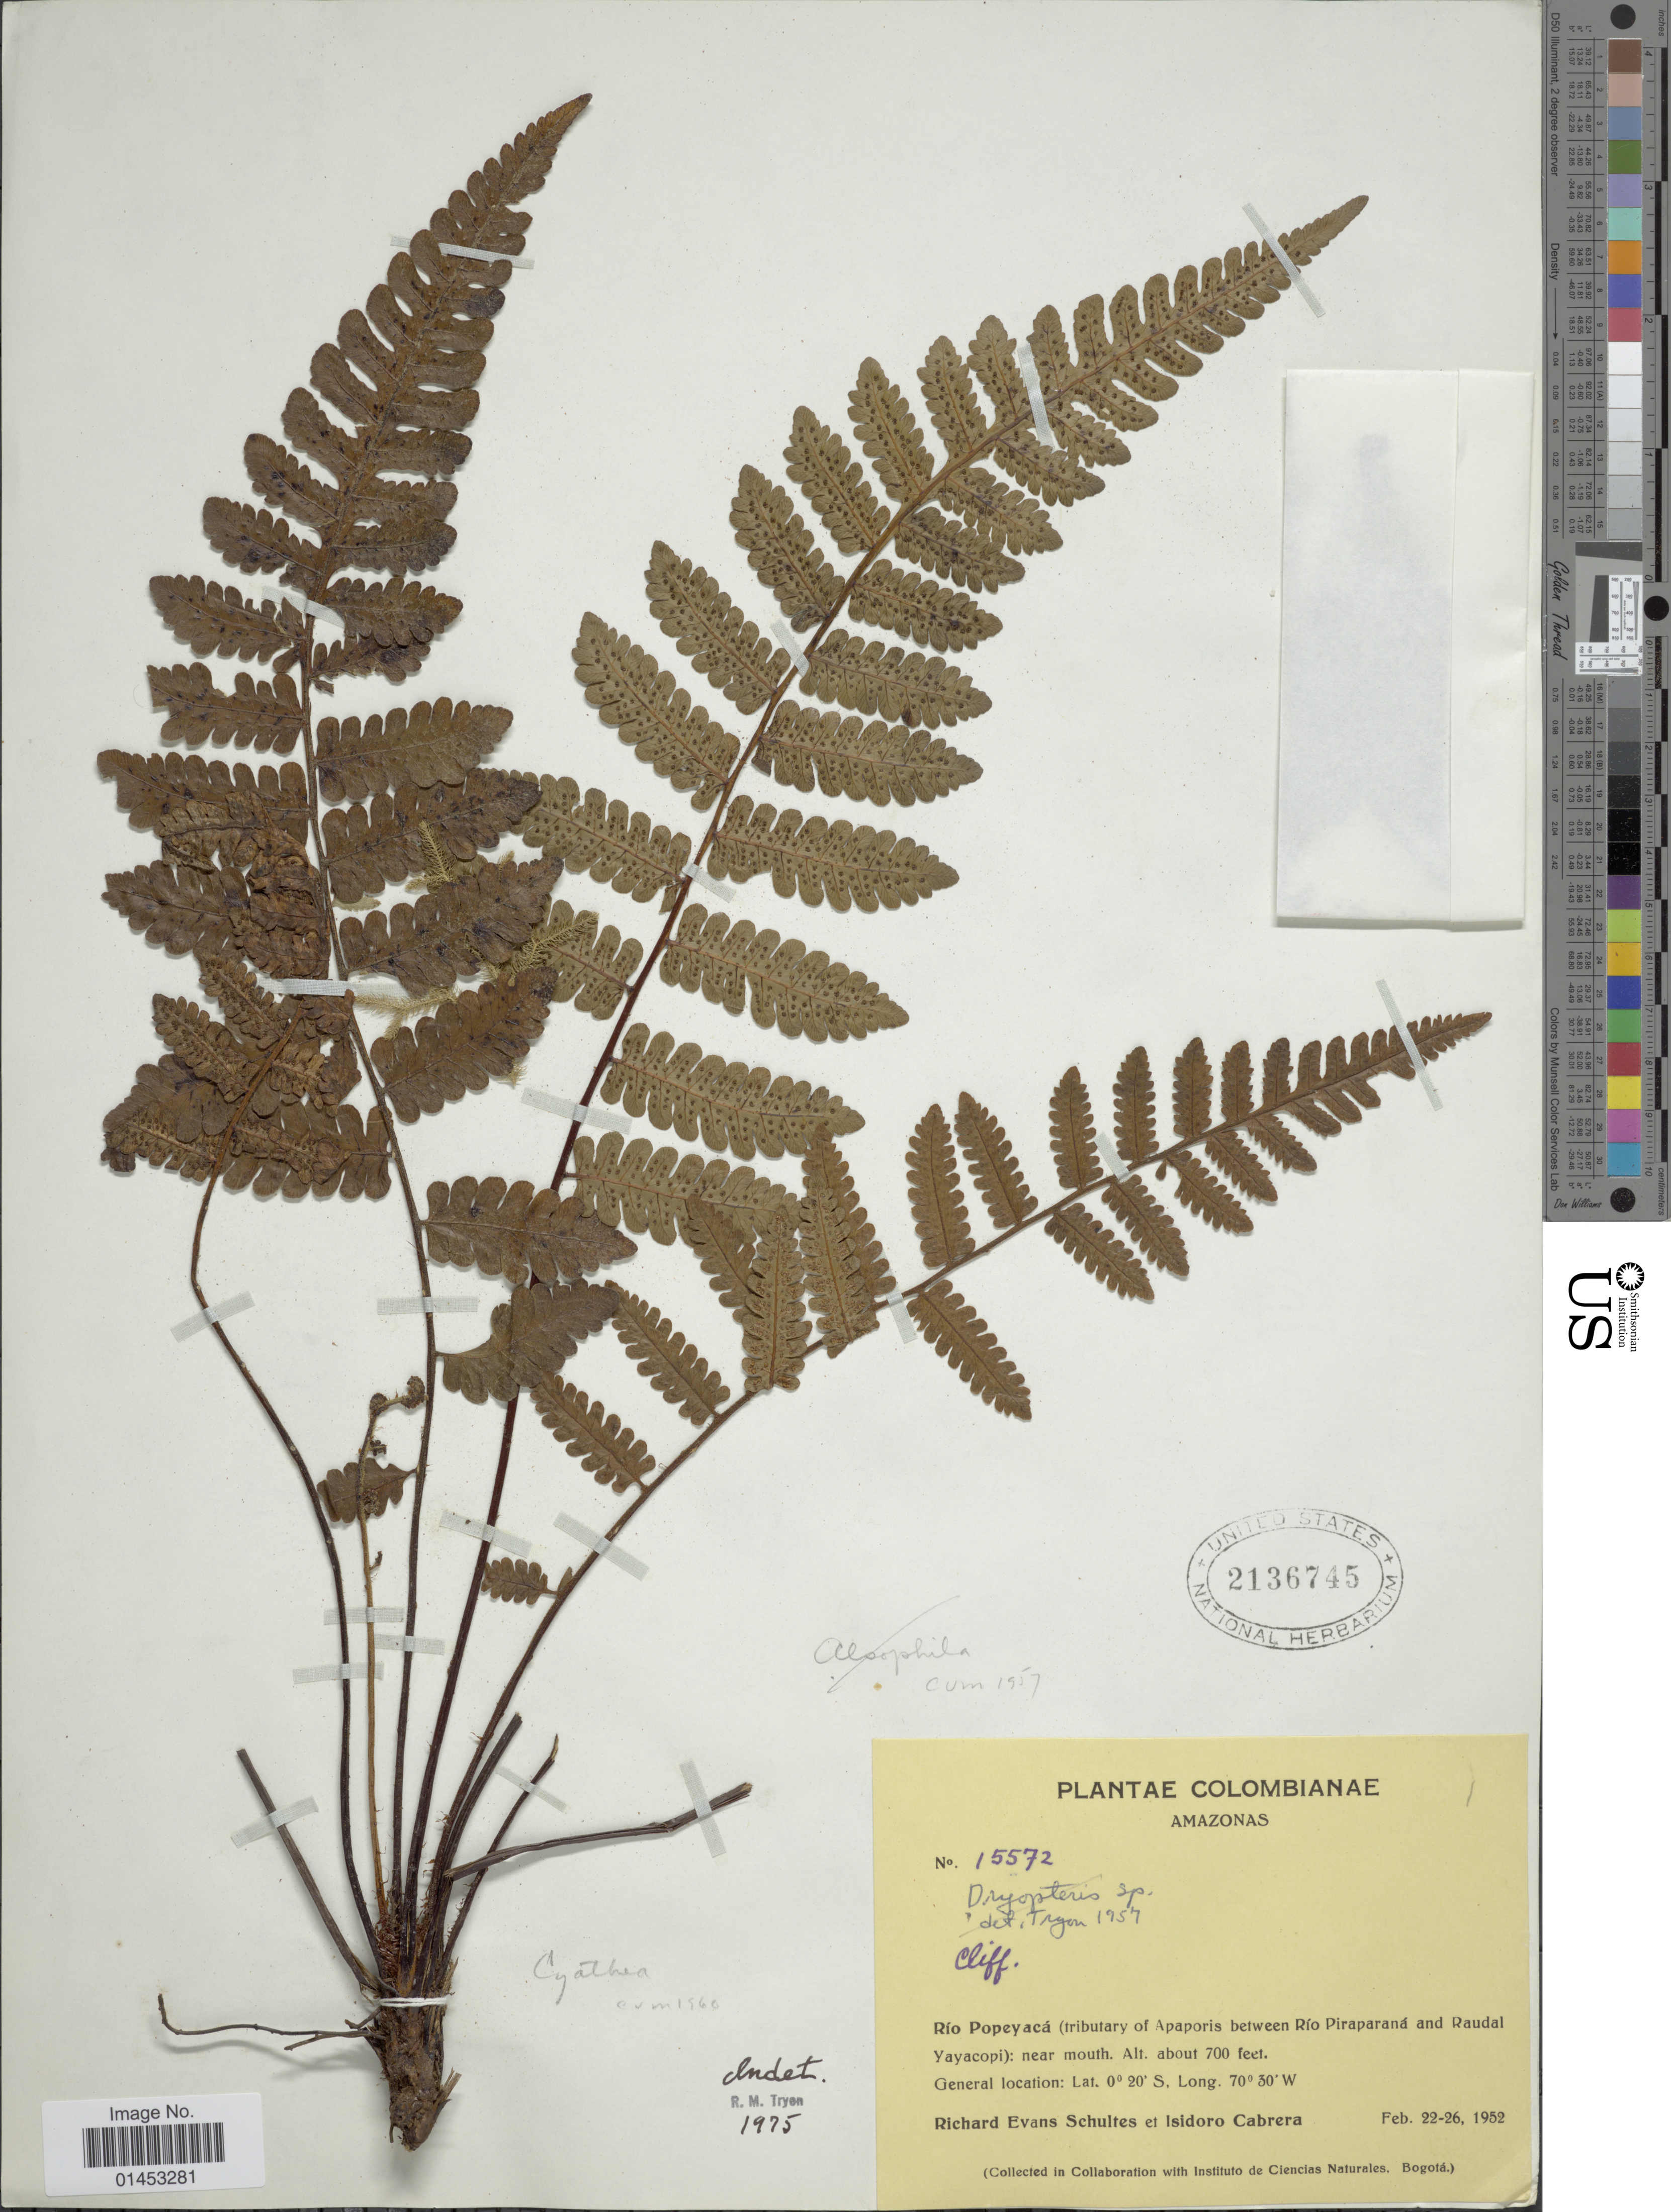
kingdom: Plantae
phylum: Tracheophyta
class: Polypodiopsida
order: Cyatheales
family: Cyatheaceae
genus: Cyathea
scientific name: Cyathea sp.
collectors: R. E. Schultes & I. Cabrera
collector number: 15572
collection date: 1952-02-22/1952-02-26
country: Colombia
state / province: Amazônas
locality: Amazonas, Rio Popeyacá(tributary of Apaporis between Rio Piraparaná and Raudal Yayacopo): near mouth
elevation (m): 213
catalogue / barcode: US 2136745